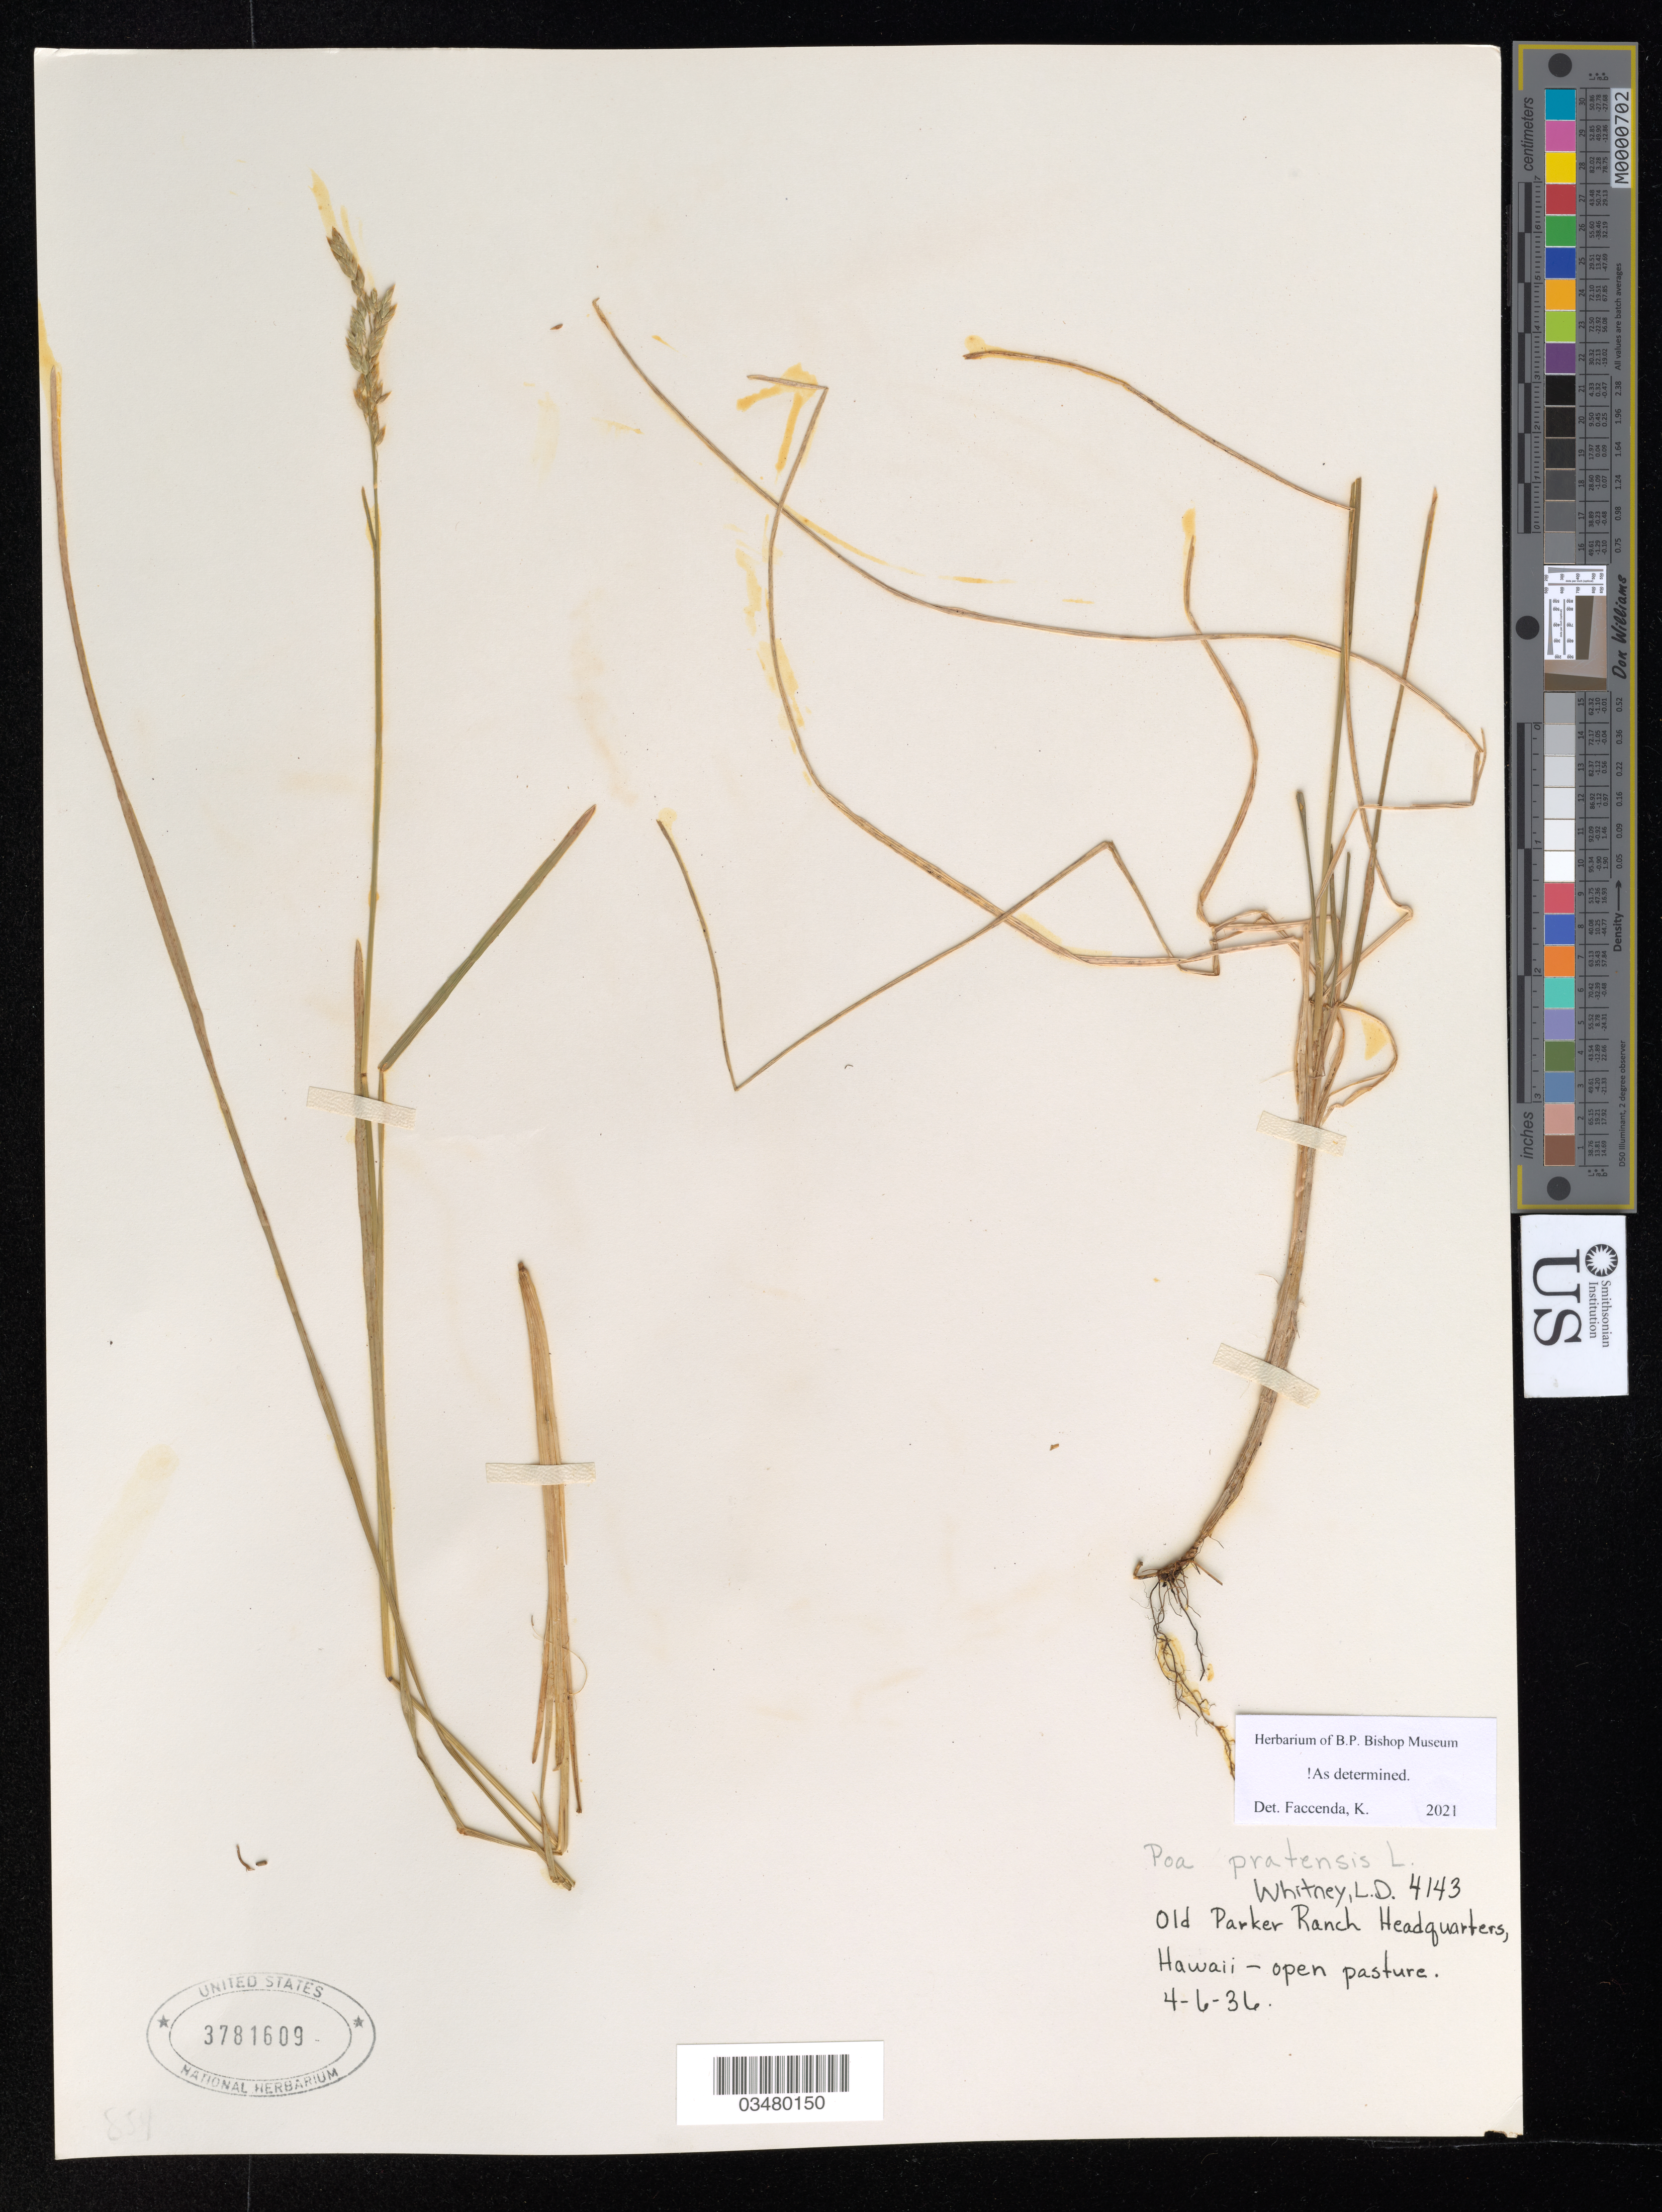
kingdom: Plantae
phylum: Tracheophyta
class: Liliopsida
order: Poales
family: Poaceae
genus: Poa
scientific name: Poa pratensis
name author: L.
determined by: Faccenda, K.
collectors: L. Whitney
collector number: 4143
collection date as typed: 6 Apr 1936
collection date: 1936-04-06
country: United States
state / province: Hawaii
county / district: Hawaii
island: Hawaii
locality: Near old Parker Ranch headquarters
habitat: Open pasture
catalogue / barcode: US 3781609